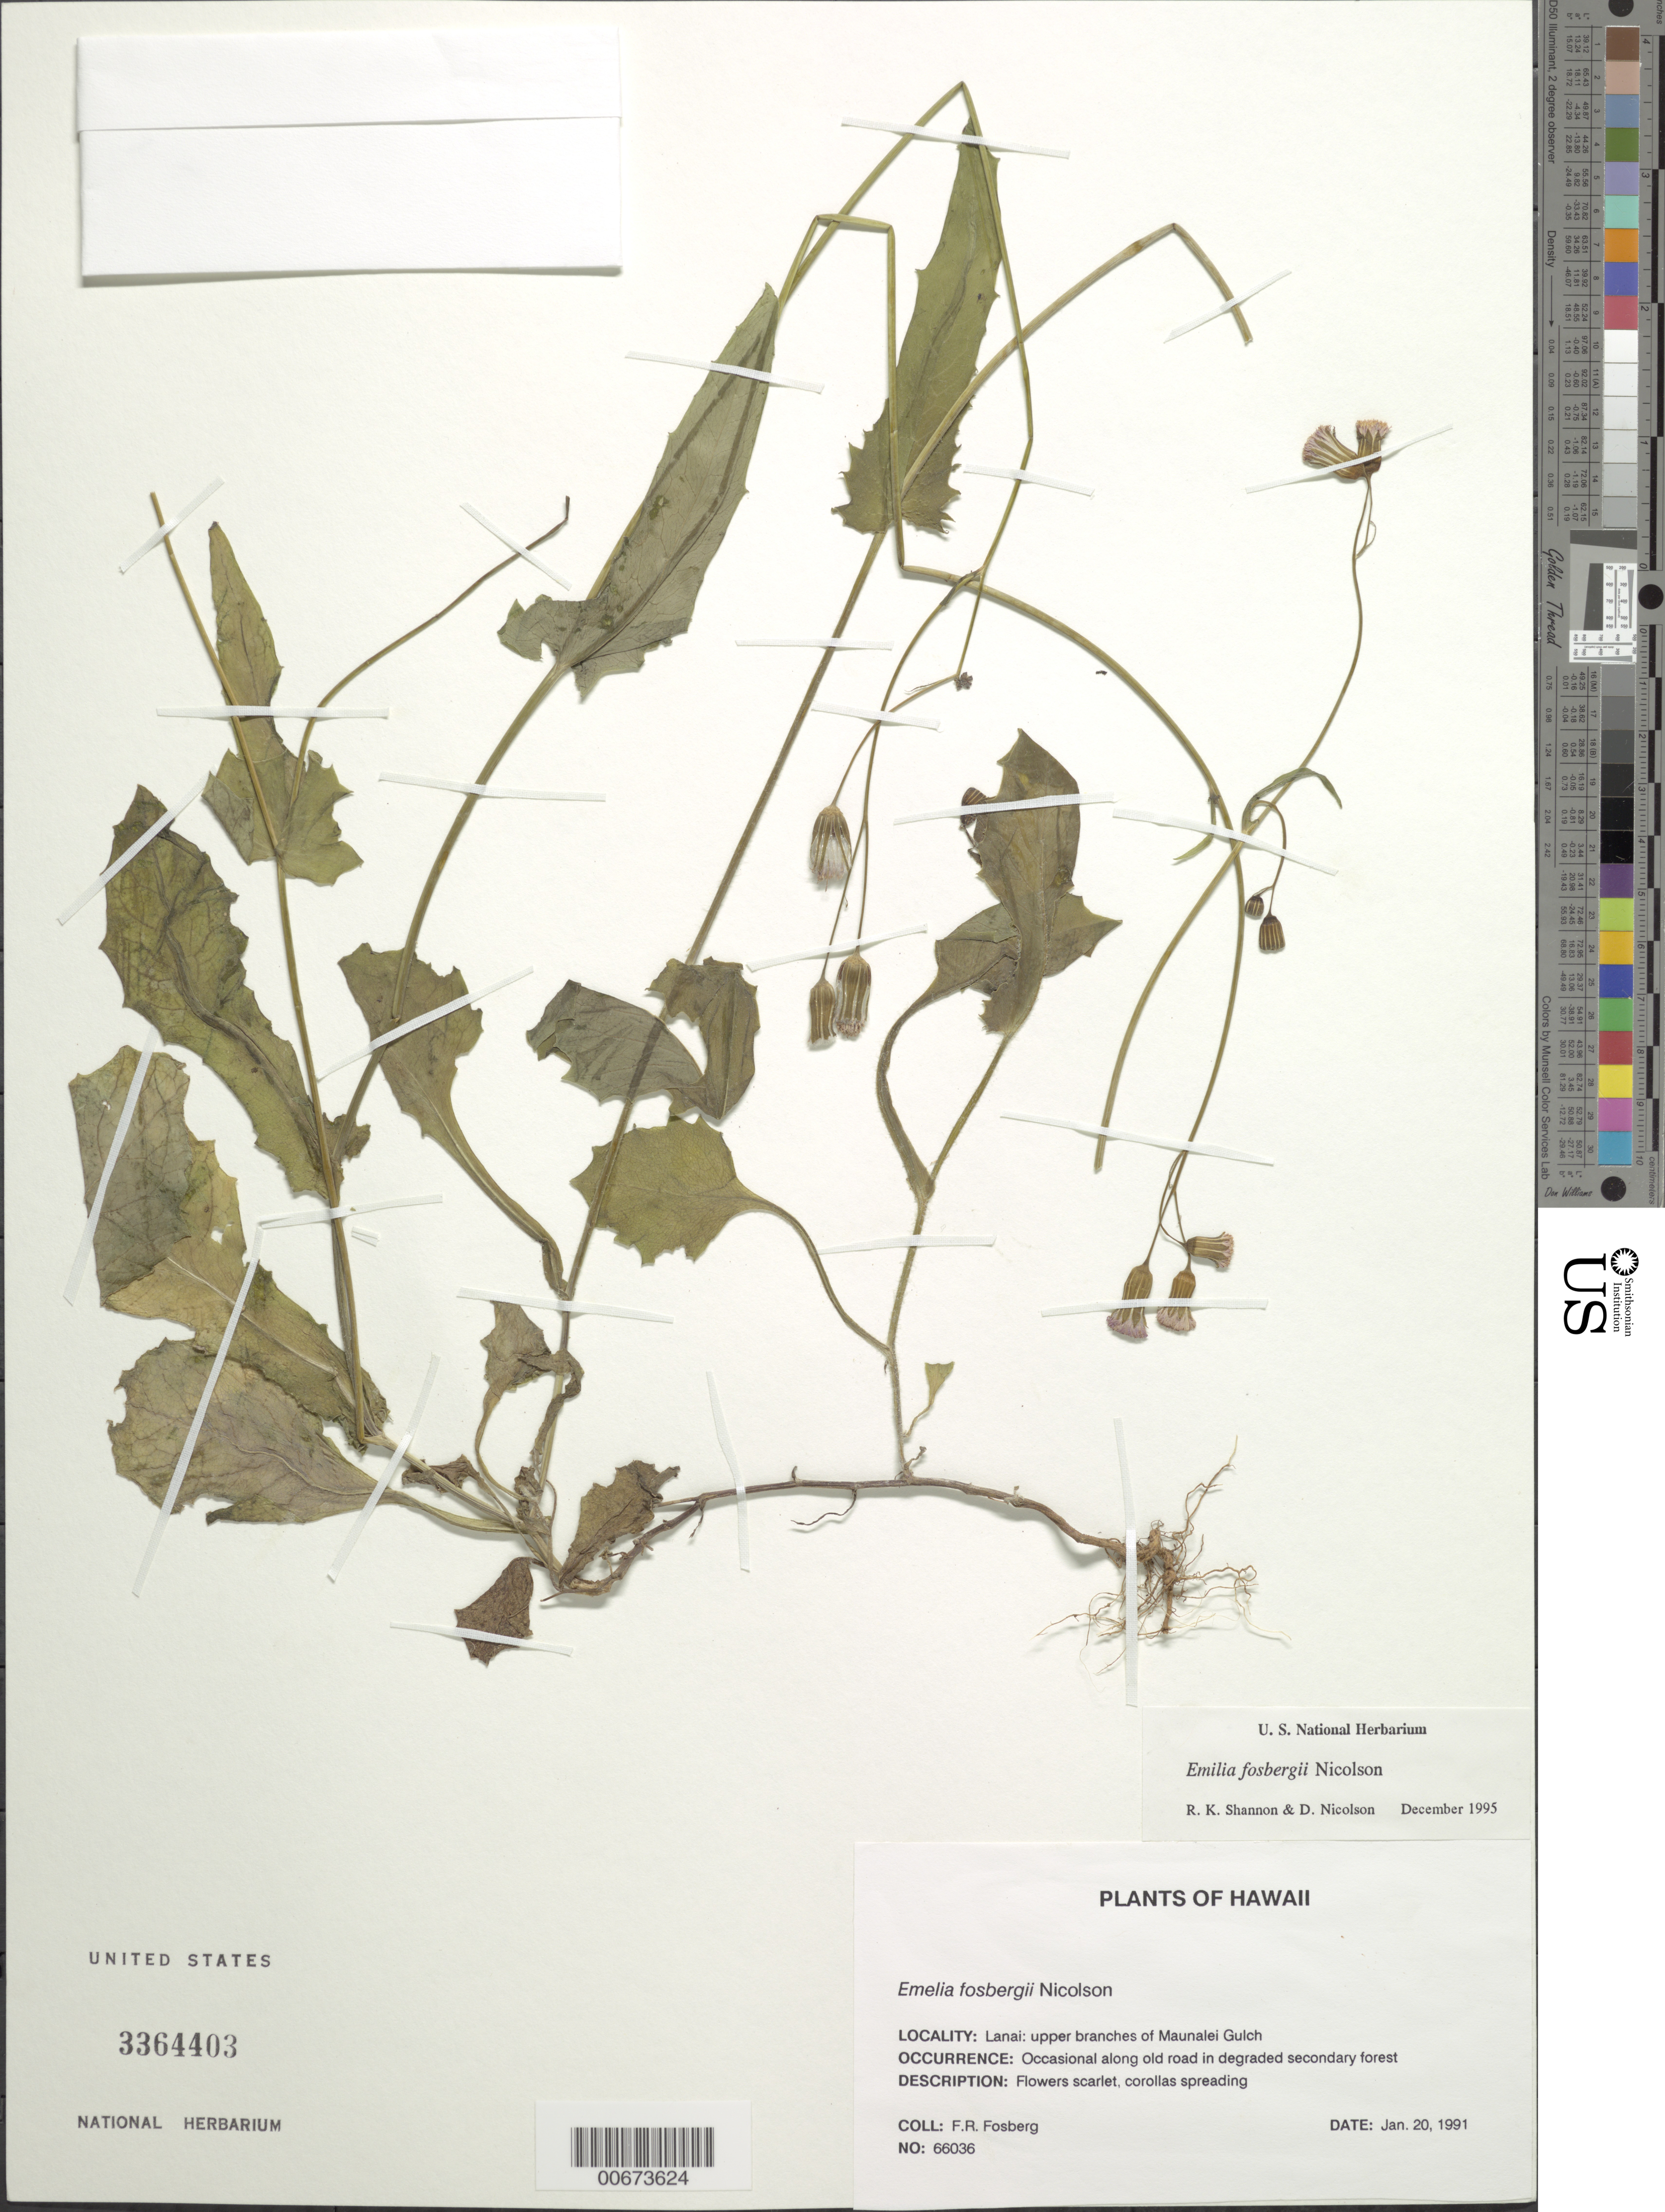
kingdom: Plantae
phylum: Tracheophyta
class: Magnoliopsida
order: Asterales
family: Asteraceae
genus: Emilia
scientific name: Emilia fosbergii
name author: Nicolson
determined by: Shannon, R. K.; Nicolson, D. H.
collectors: F. R. Fosberg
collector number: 66036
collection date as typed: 20 Jan 1991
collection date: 1991-01-20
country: United States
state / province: Hawaii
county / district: Maui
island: Lana'i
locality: Upper branches of Maunalei Gulch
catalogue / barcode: US 3364403